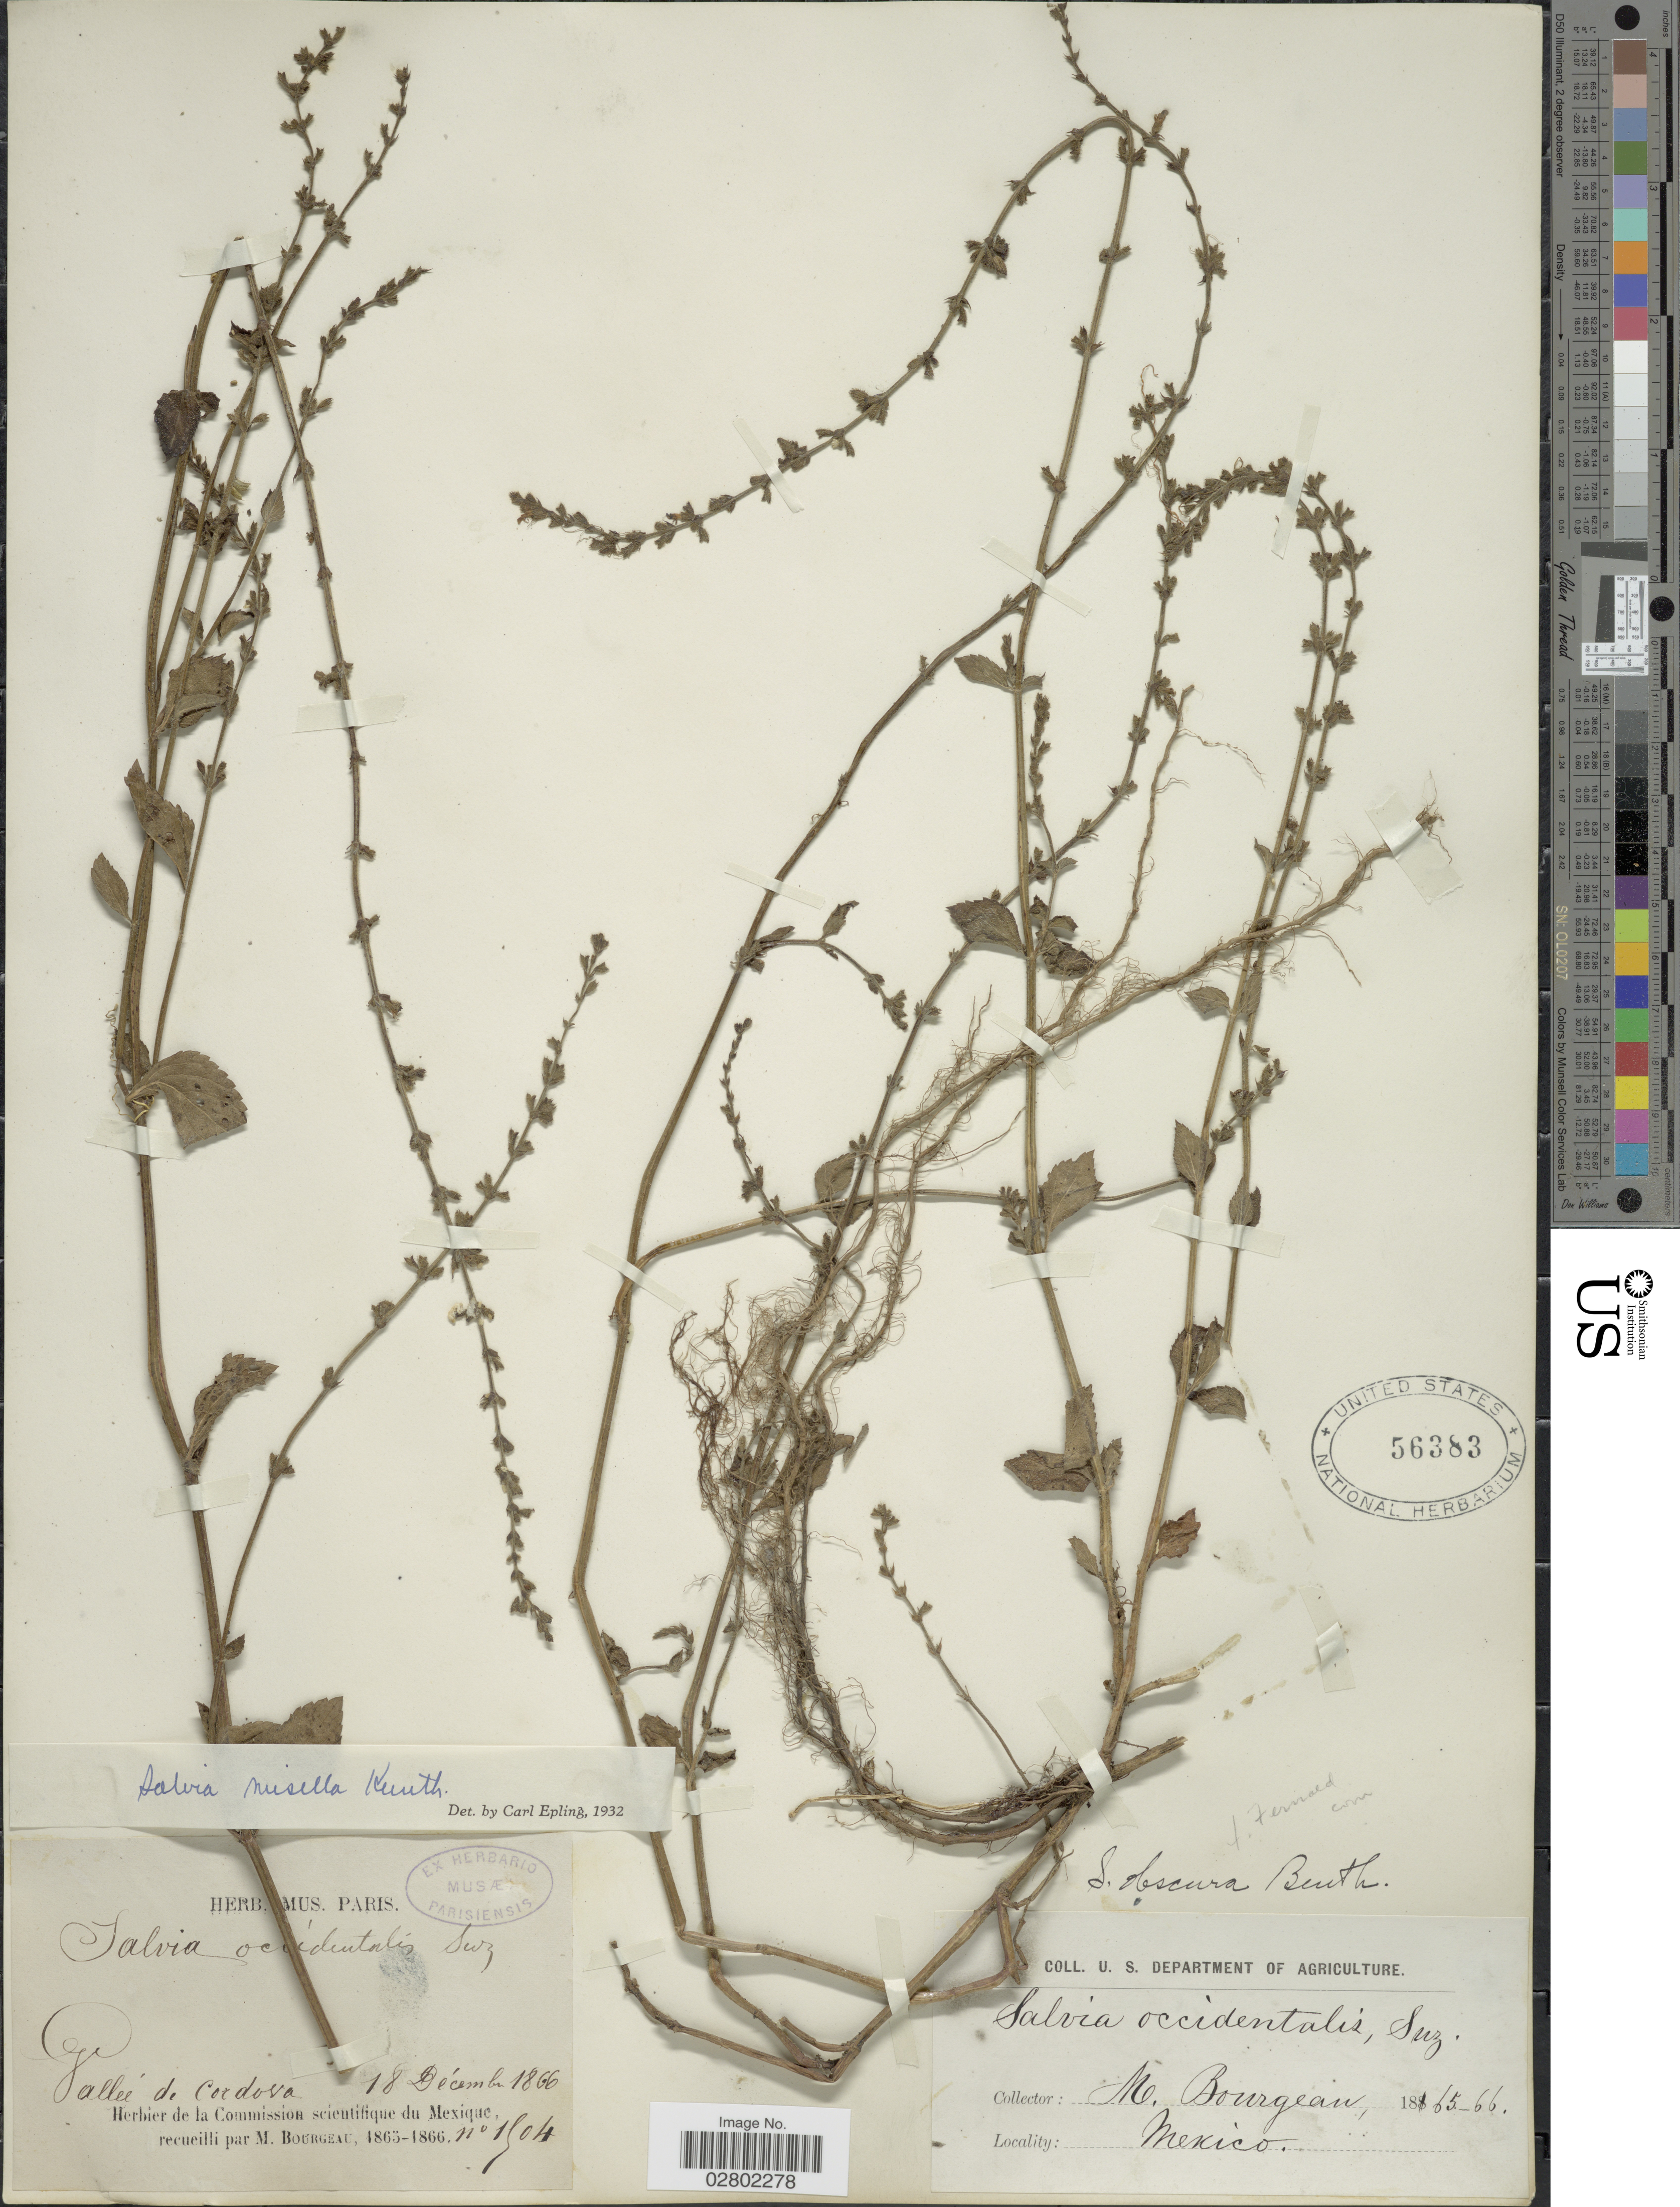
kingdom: Plantae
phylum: Tracheophyta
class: Magnoliopsida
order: Lamiales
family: Lamiaceae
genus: Salvia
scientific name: Salvia misella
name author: Kunth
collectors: M. Bourgeau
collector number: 1504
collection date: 1866-12-18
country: Mexico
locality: Vallée de Cordova.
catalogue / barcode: US 56383